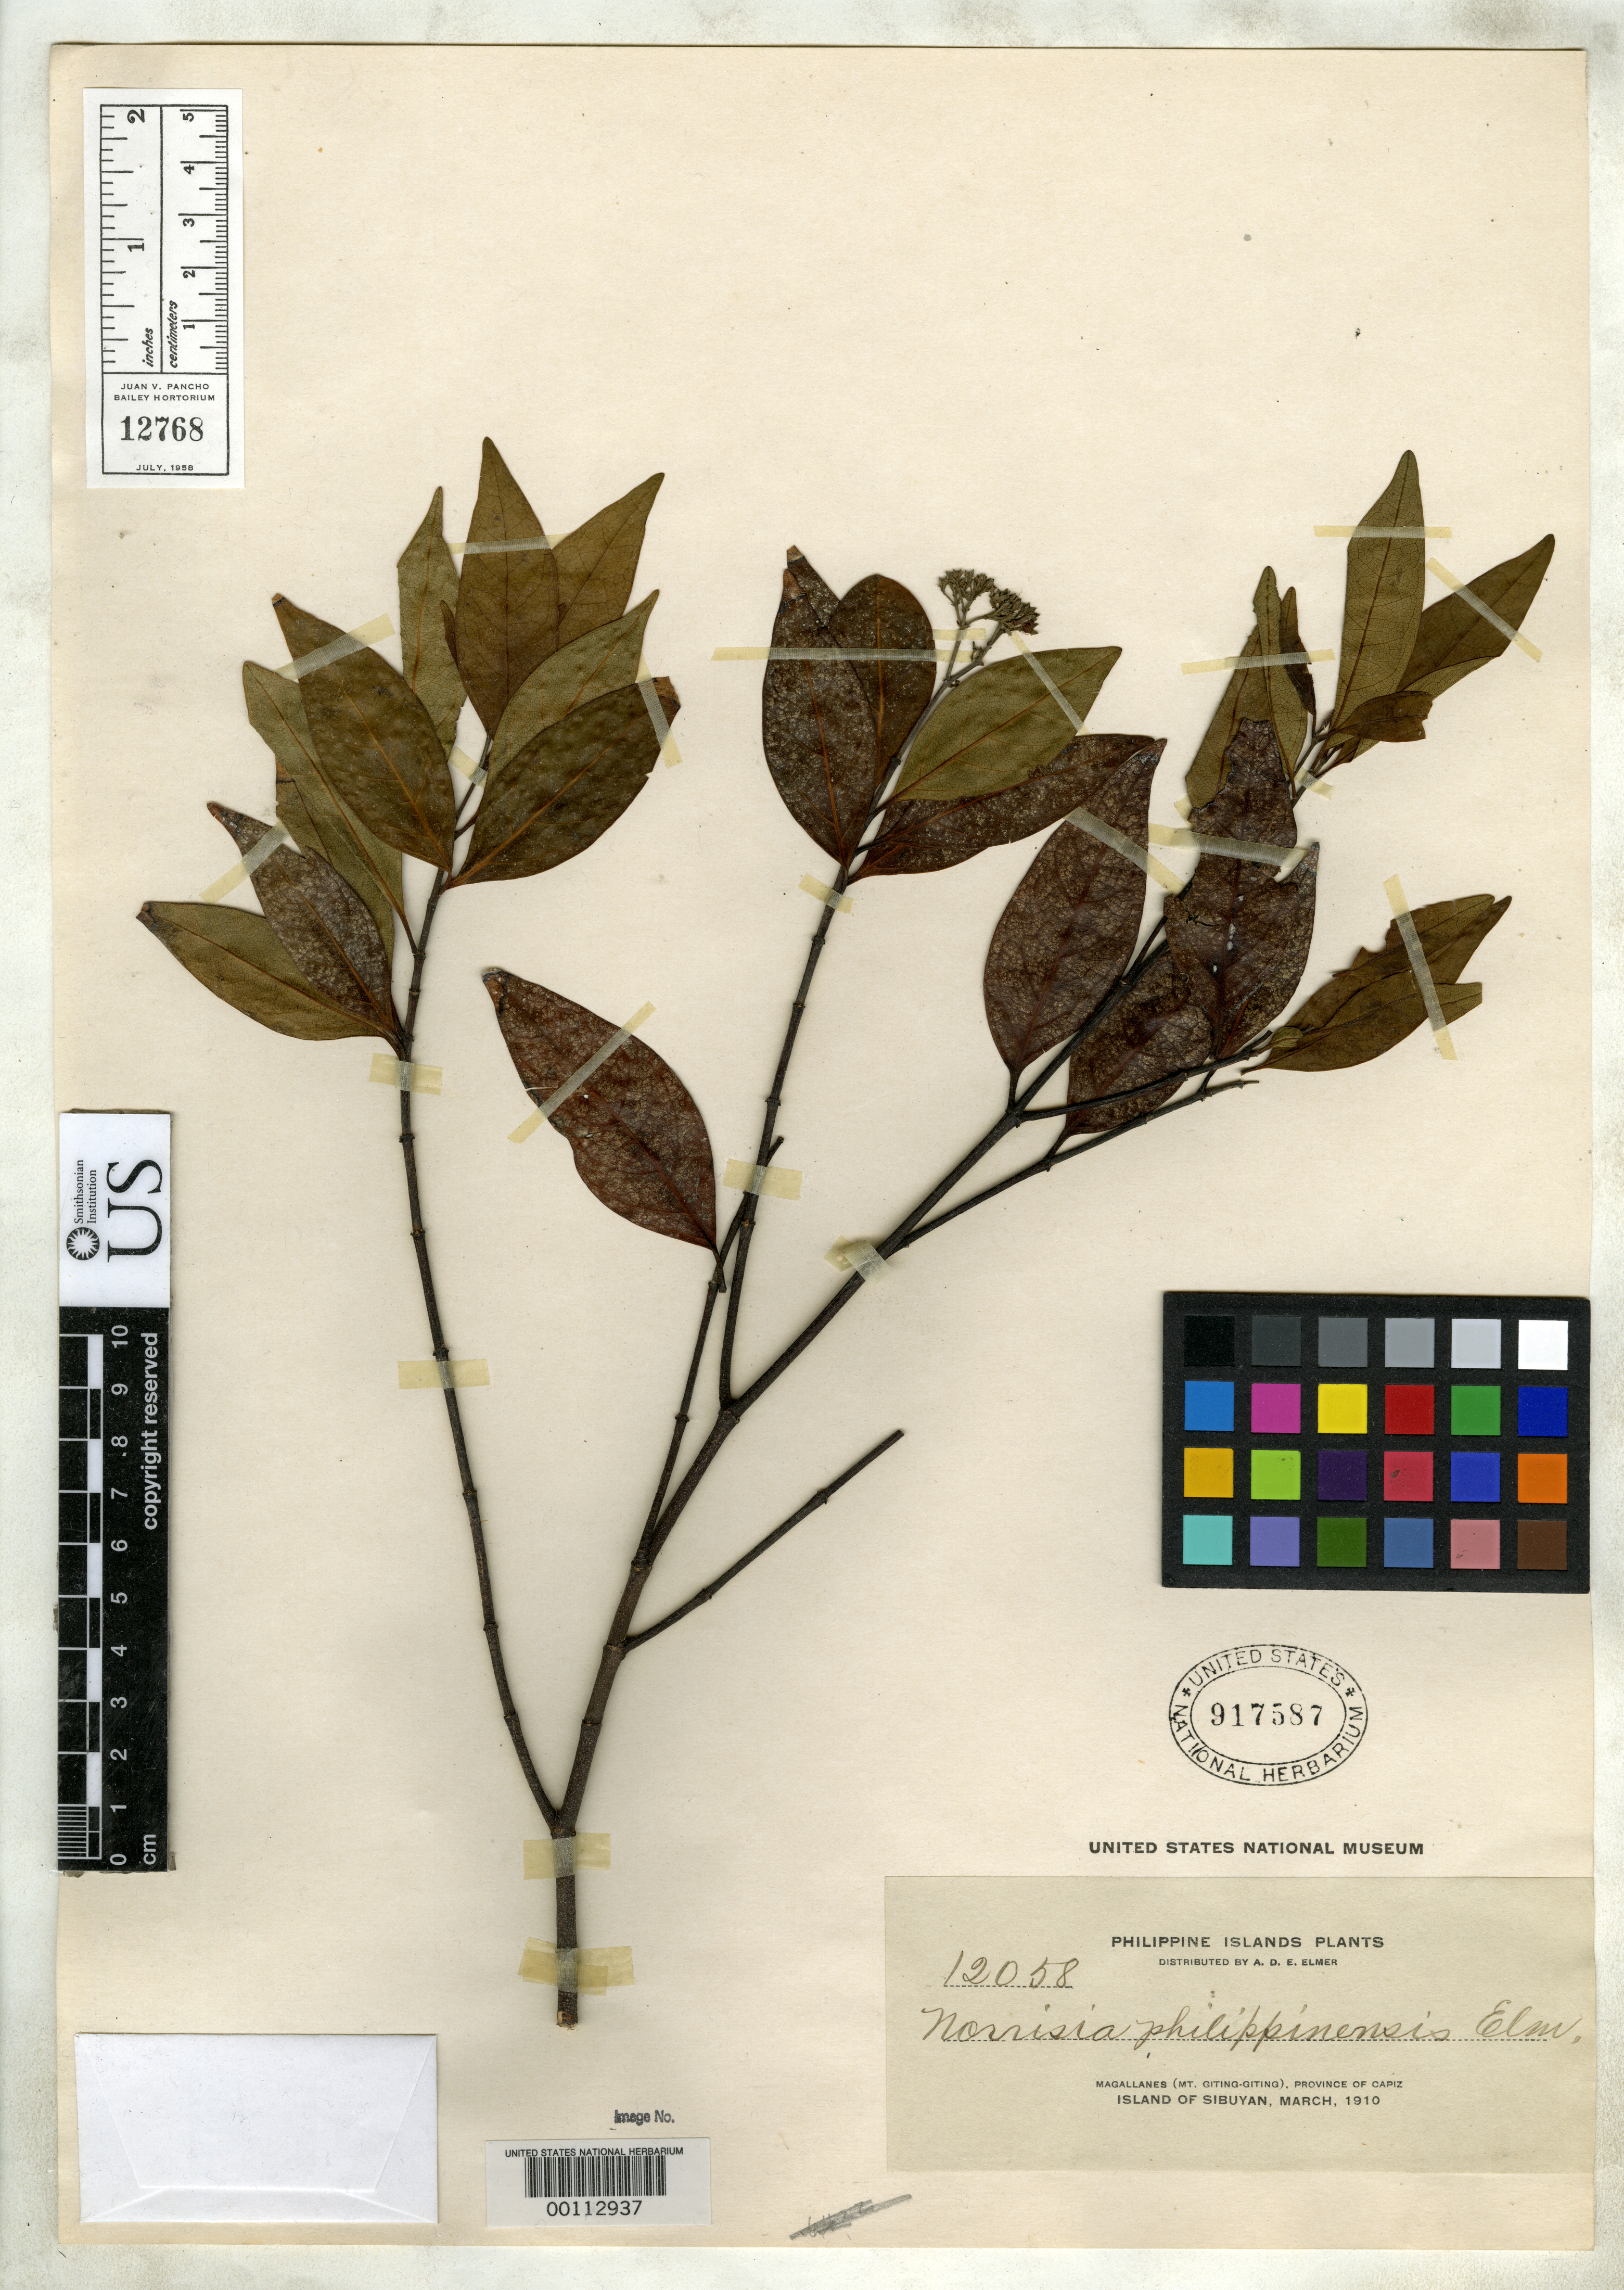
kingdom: Plantae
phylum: Tracheophyta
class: Magnoliopsida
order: Gentianales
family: Loganiaceae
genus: Norrisia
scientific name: Norrisia philippinensis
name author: Elmer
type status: Isotype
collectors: A. D. E. Elmer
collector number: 12058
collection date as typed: Mar 1910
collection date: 1910-03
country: Philippines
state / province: Mimaropa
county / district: Romblon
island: Sibuyan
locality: Magallanes, Mt. Giting-Giting.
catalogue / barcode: US 917587